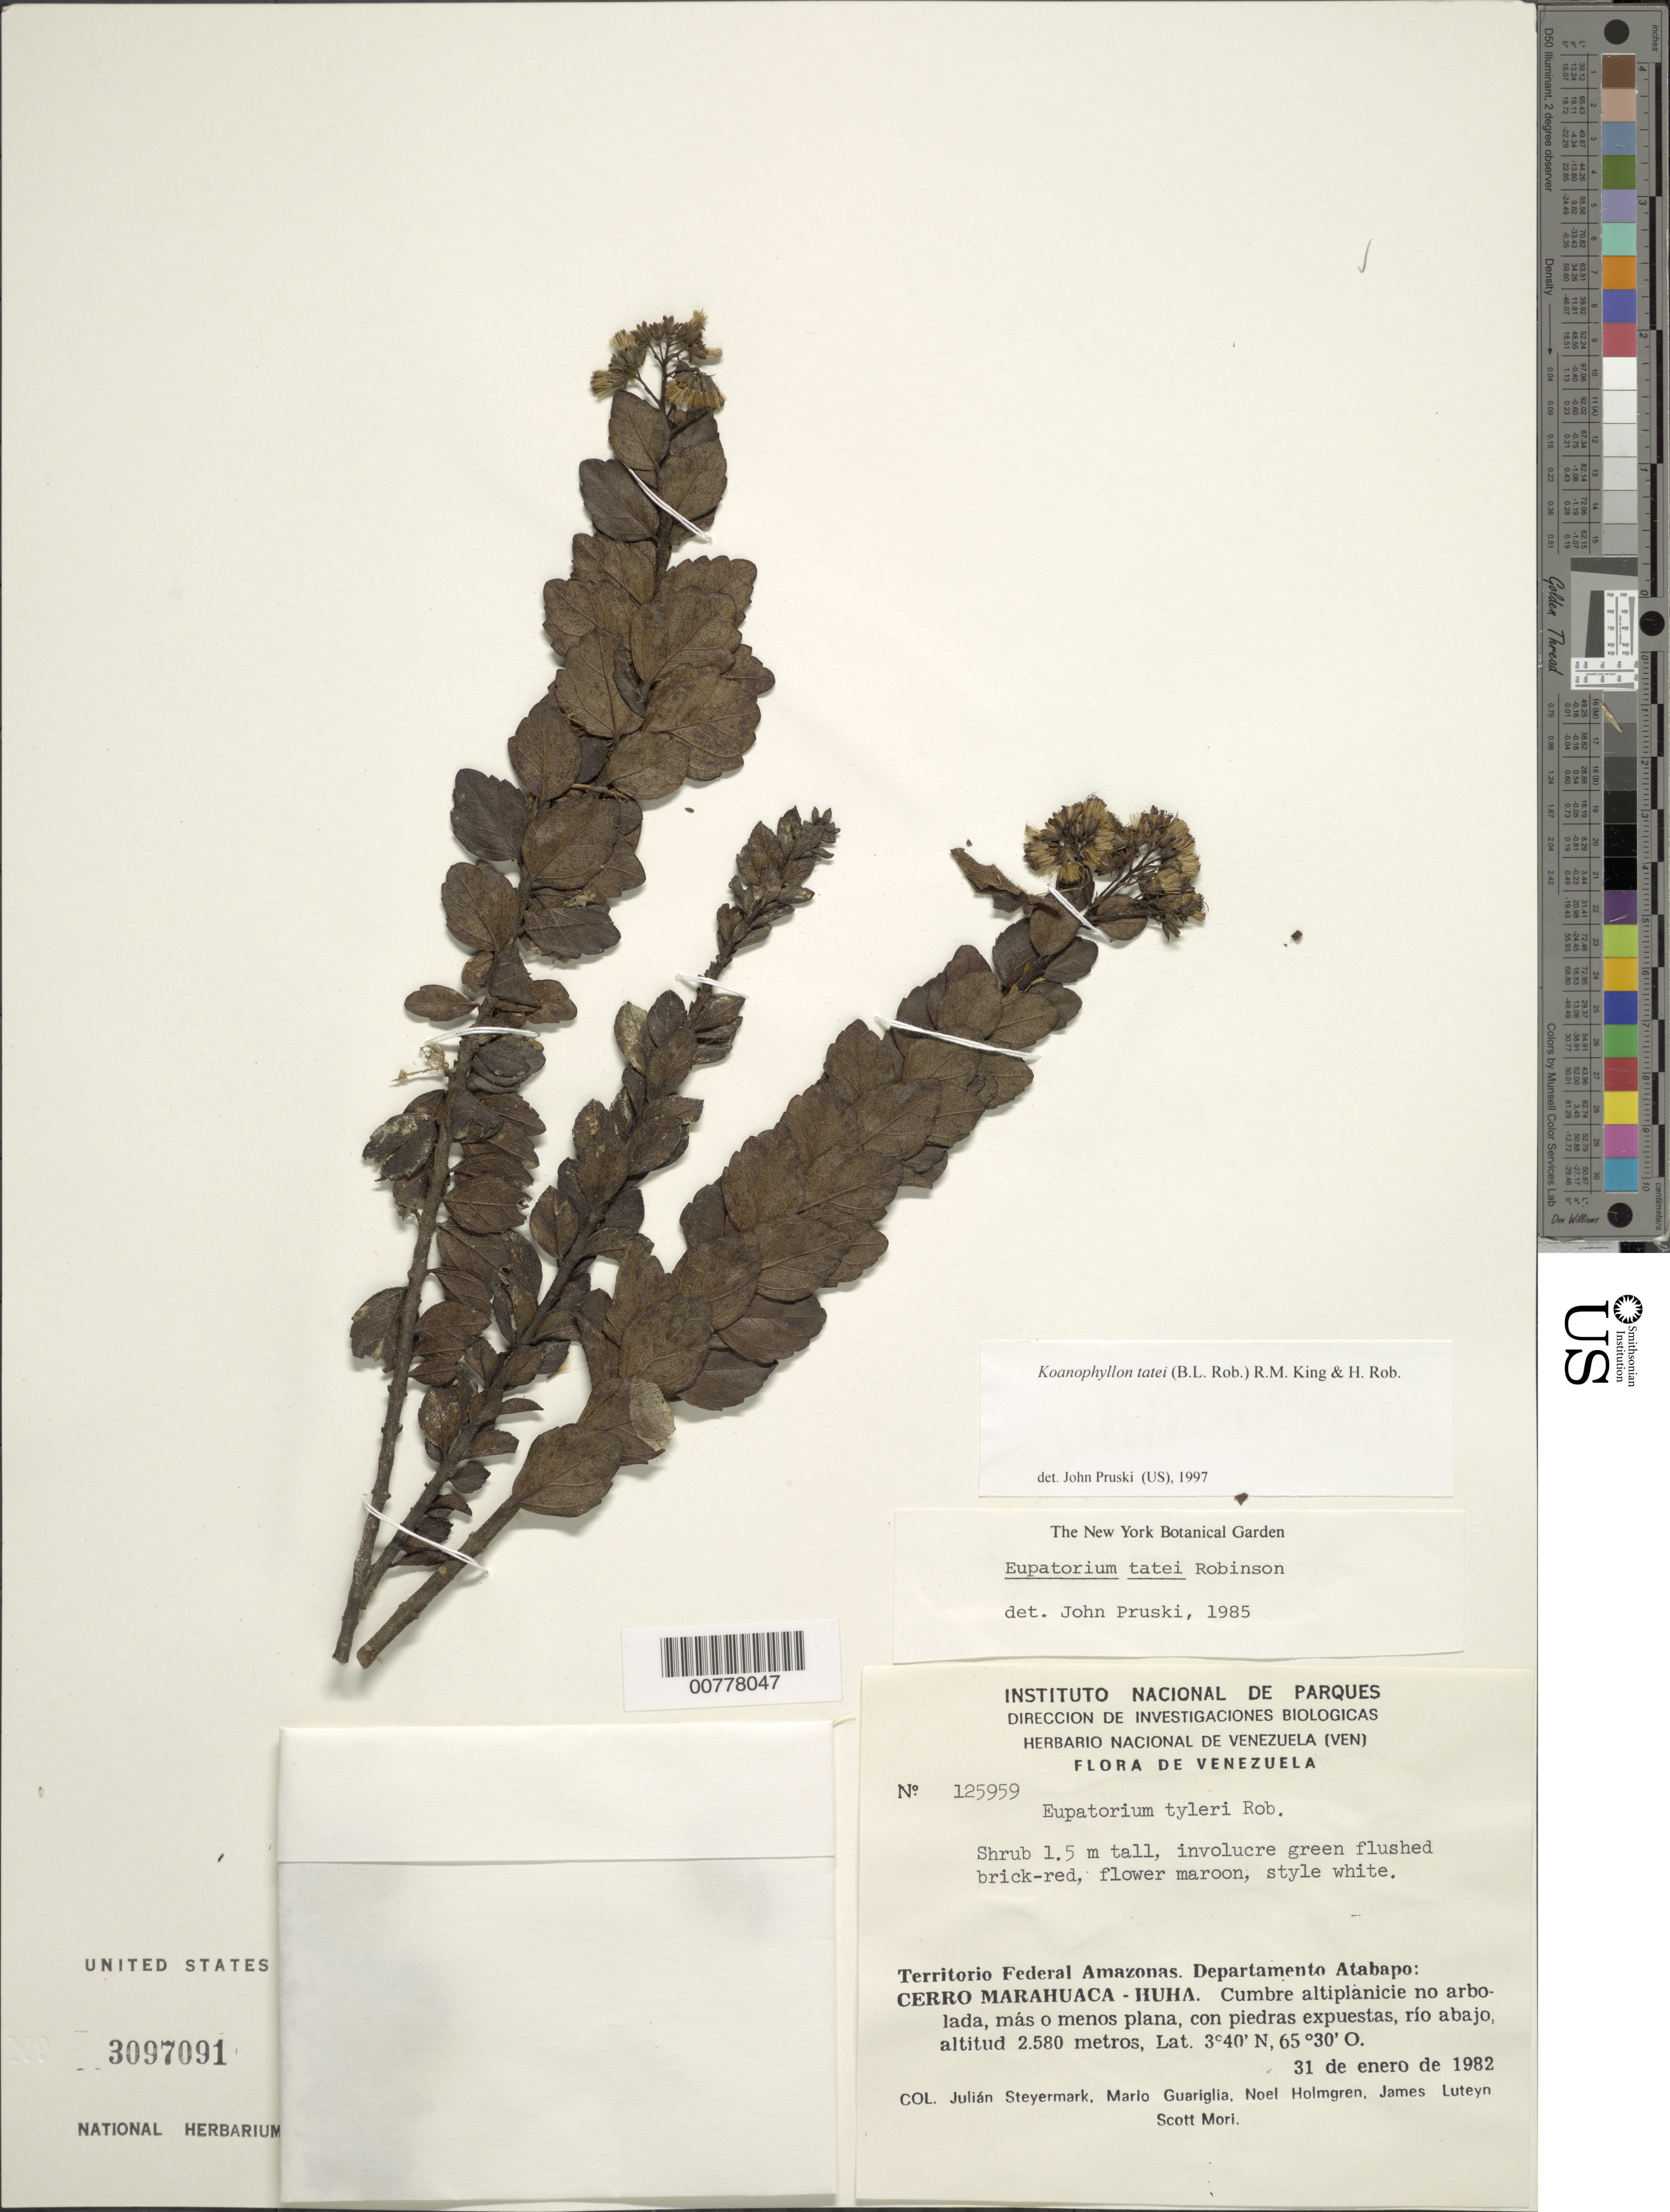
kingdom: Plantae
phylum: Tracheophyta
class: Magnoliopsida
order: Asterales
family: Asteraceae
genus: Koanophyllon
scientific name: Koanophyllon tatei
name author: (B.L. Rob.) R.M. King & H. Rob.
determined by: Pruski, J. F.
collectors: J. Steyermark, M. Guariglia P., N. H. Holmgren, J. L. Luteyn & S. Mori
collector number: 125959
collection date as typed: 31-Jan-82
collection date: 1982-01-31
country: Venezuela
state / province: Amazonas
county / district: Atabapo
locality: Huha, Cerro Marahuaca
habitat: Cumbre altiplanicie no arbolada, mas o menos plana, con piedras expuestas, rio abajo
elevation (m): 2580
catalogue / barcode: US 3097091